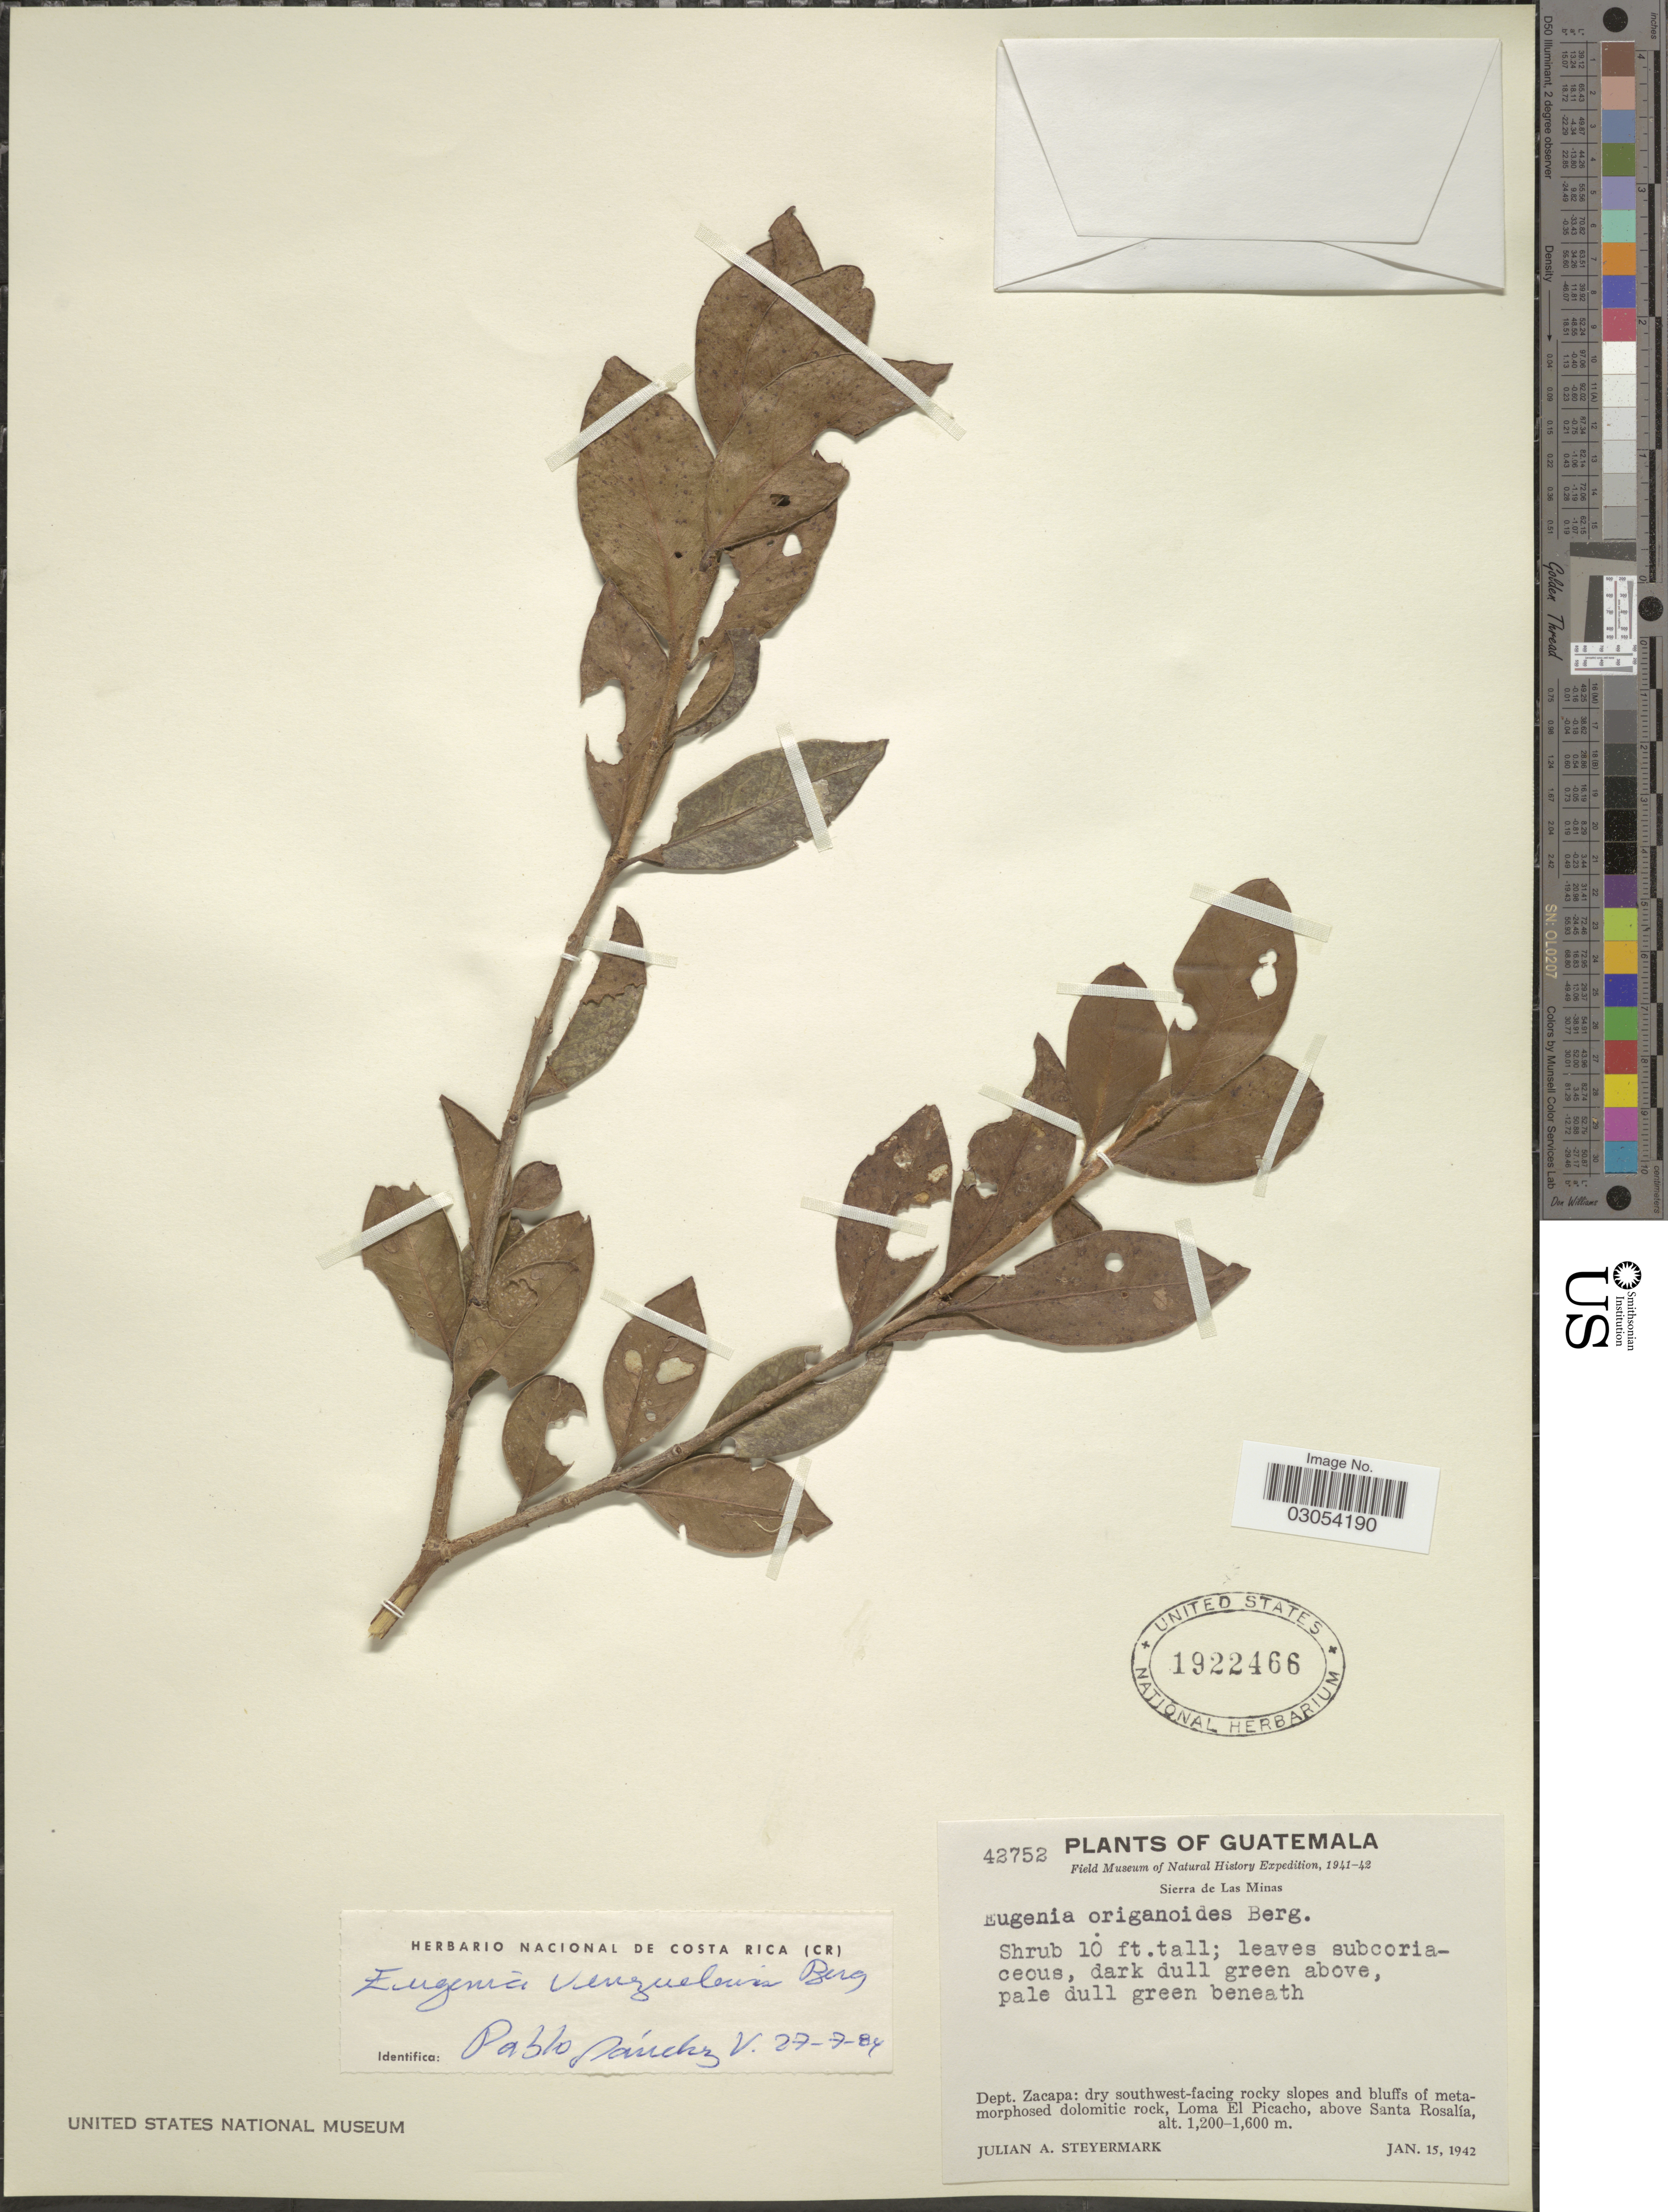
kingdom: Plantae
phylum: Tracheophyta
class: Magnoliopsida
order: Myrtales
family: Myrtaceae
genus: Eugenia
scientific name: Eugenia venezuelensis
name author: O. Berg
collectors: J. Steyermark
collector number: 42752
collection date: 1942-01-15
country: Guatemala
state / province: Zacapa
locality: Sierra de Las Minas. Dept. Zacapa: dry southwest-facing rocky slopes and bluffs of metamorphosed dolomitic rock, Loma El Picacho, above Santa Rosalía.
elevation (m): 1200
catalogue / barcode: US 1922466